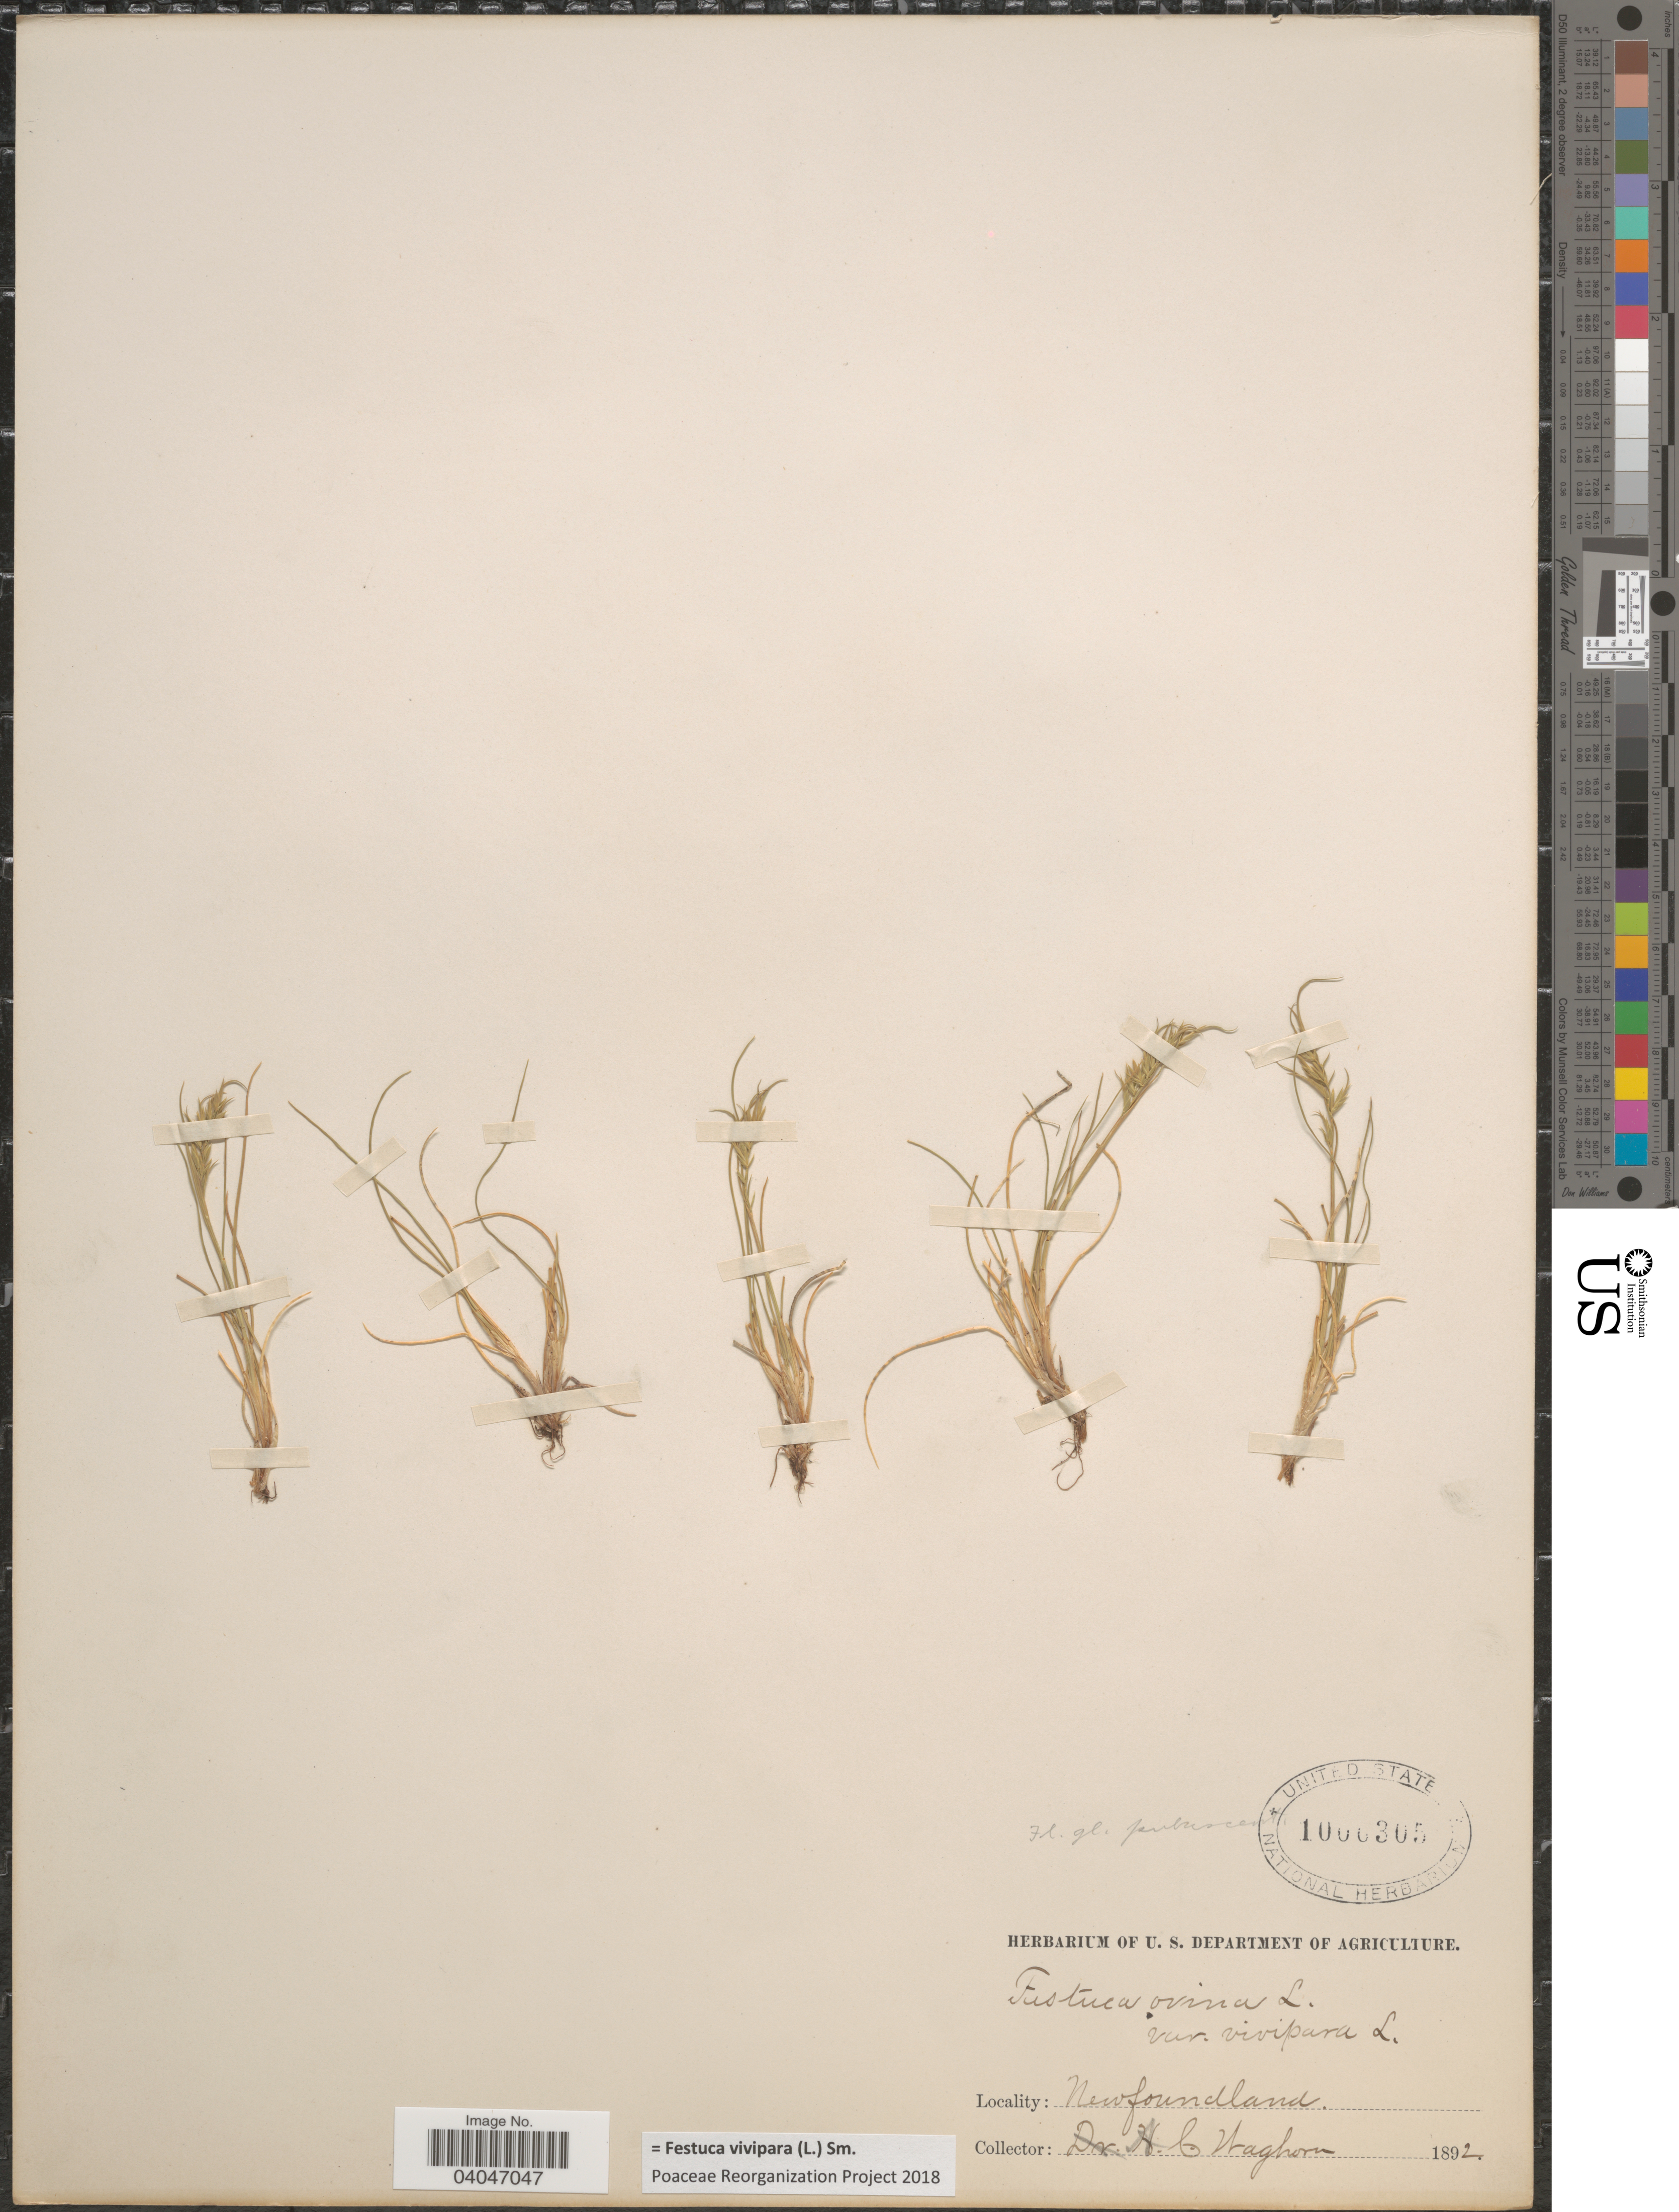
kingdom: Plantae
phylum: Tracheophyta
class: Liliopsida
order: Poales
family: Poaceae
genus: Festuca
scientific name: Festuca vivipara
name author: (L.) Sm.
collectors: H. Waghorn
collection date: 1892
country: Canada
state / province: Newfoundland and Labrador